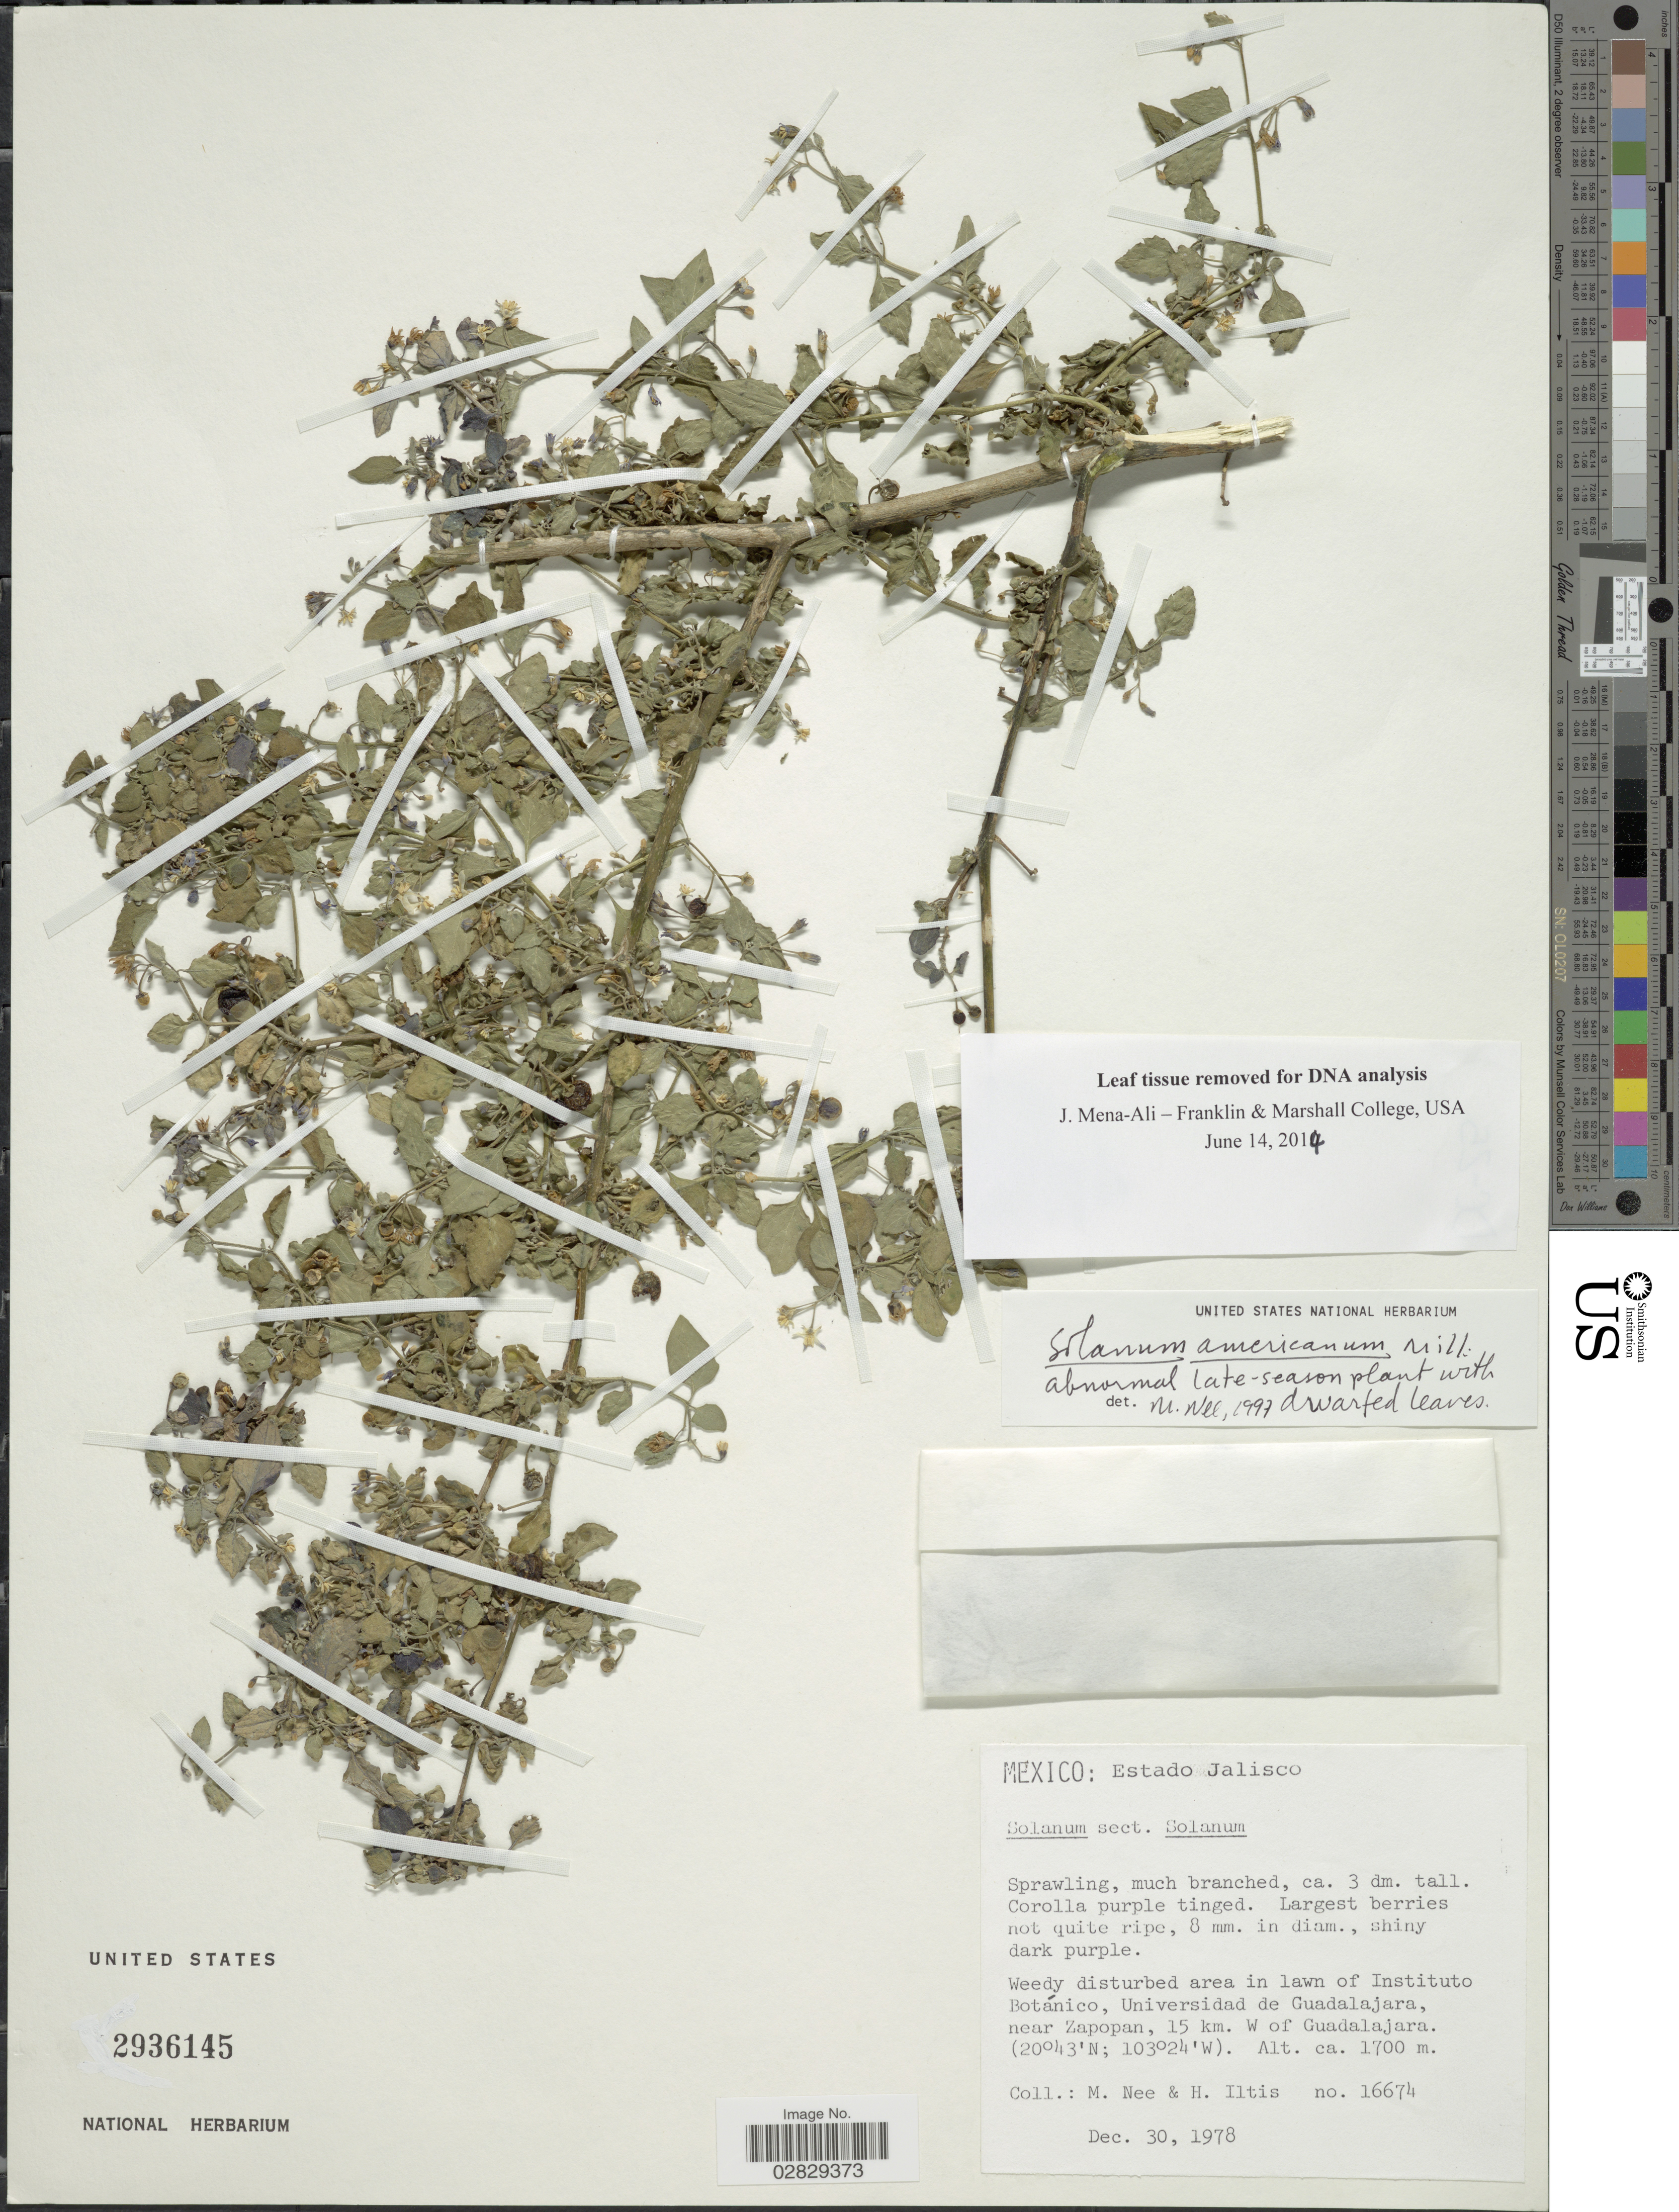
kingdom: Plantae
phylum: Tracheophyta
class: Magnoliopsida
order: Solanales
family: Solanaceae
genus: Solanum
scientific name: Solanum americanum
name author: Mill.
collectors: M. Nee & H. Iltis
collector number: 16674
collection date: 1978-12-30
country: Mexico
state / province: Jalisco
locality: Weedy disturbed area in lawn of Instituto Botánico, Universidad de Guadalajara, near Zapopan, 15 km. W of Guadalajara.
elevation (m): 1700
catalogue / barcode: US 2936145